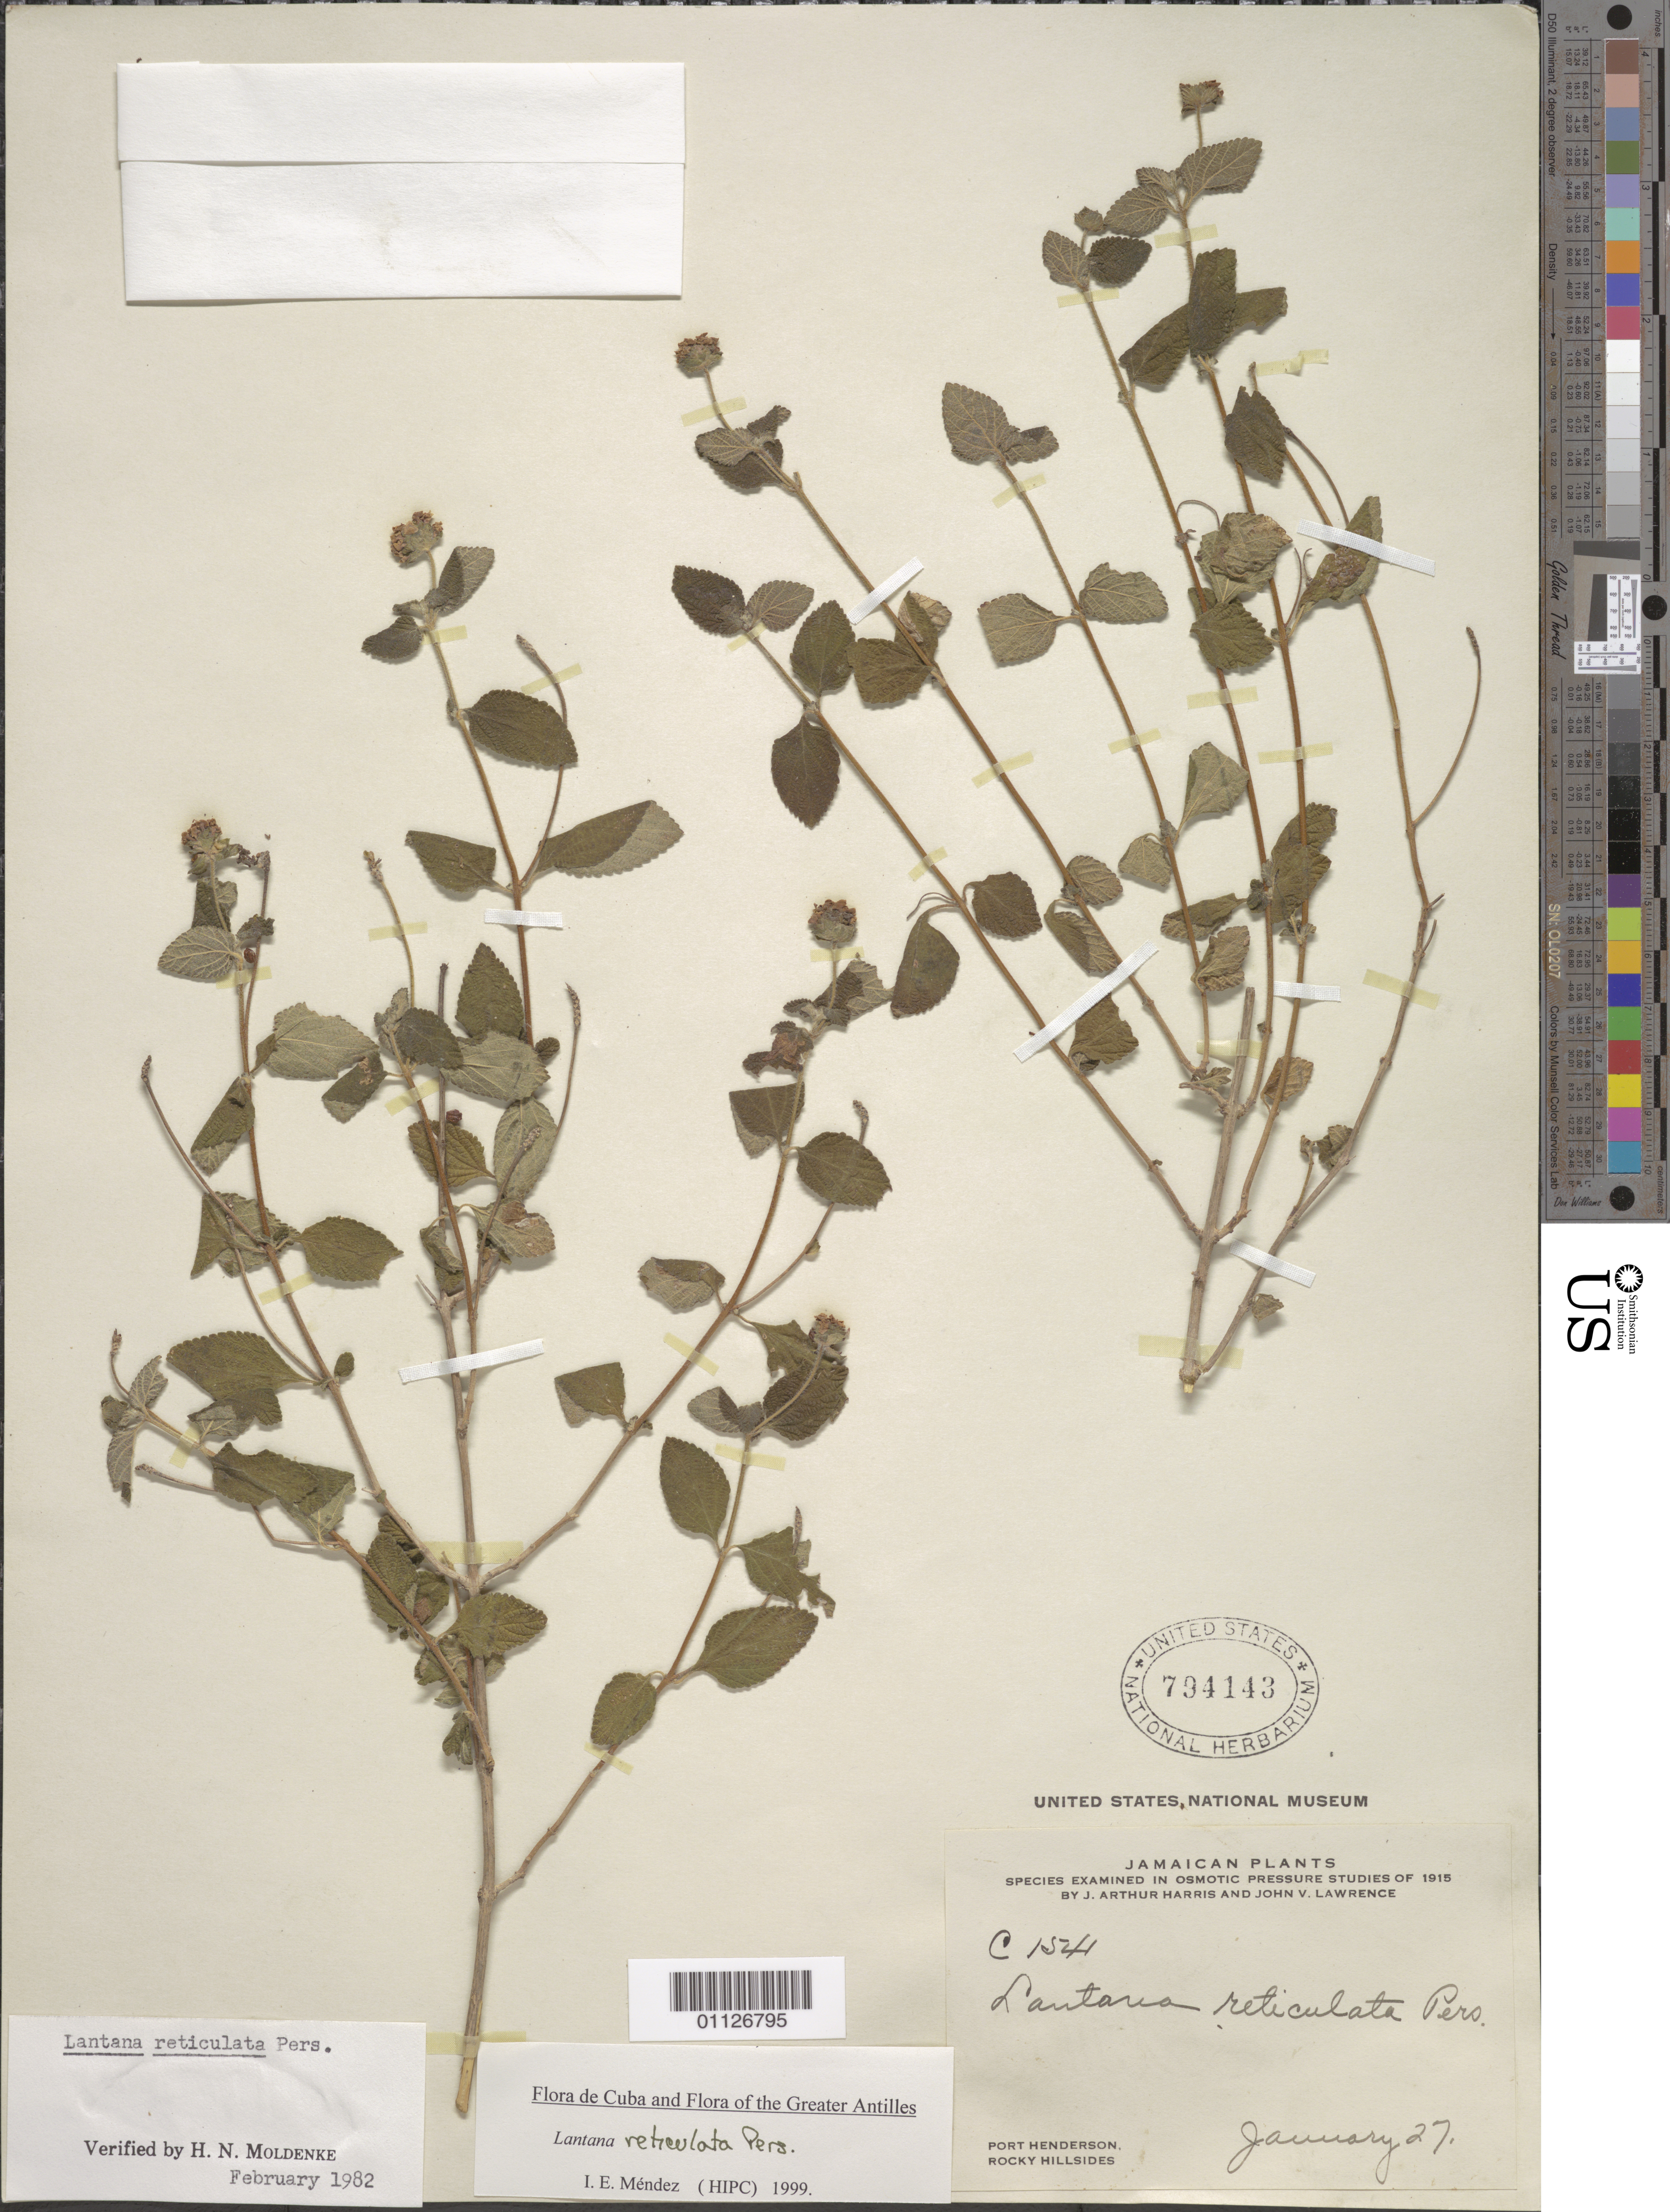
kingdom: Plantae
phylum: Tracheophyta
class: Magnoliopsida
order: Lamiales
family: Verbenaceae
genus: Lantana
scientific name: Lantana reticulata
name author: Pers.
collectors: J. A. Harris & J. Lawrence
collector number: C 1541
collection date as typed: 01 Jan 1927 to 31 Jan 1927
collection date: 1927-01-01/1927-01-31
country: Jamaica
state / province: Saint Catherine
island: Jamaica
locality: Port Henderson, rocky hillsides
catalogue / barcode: US 794143